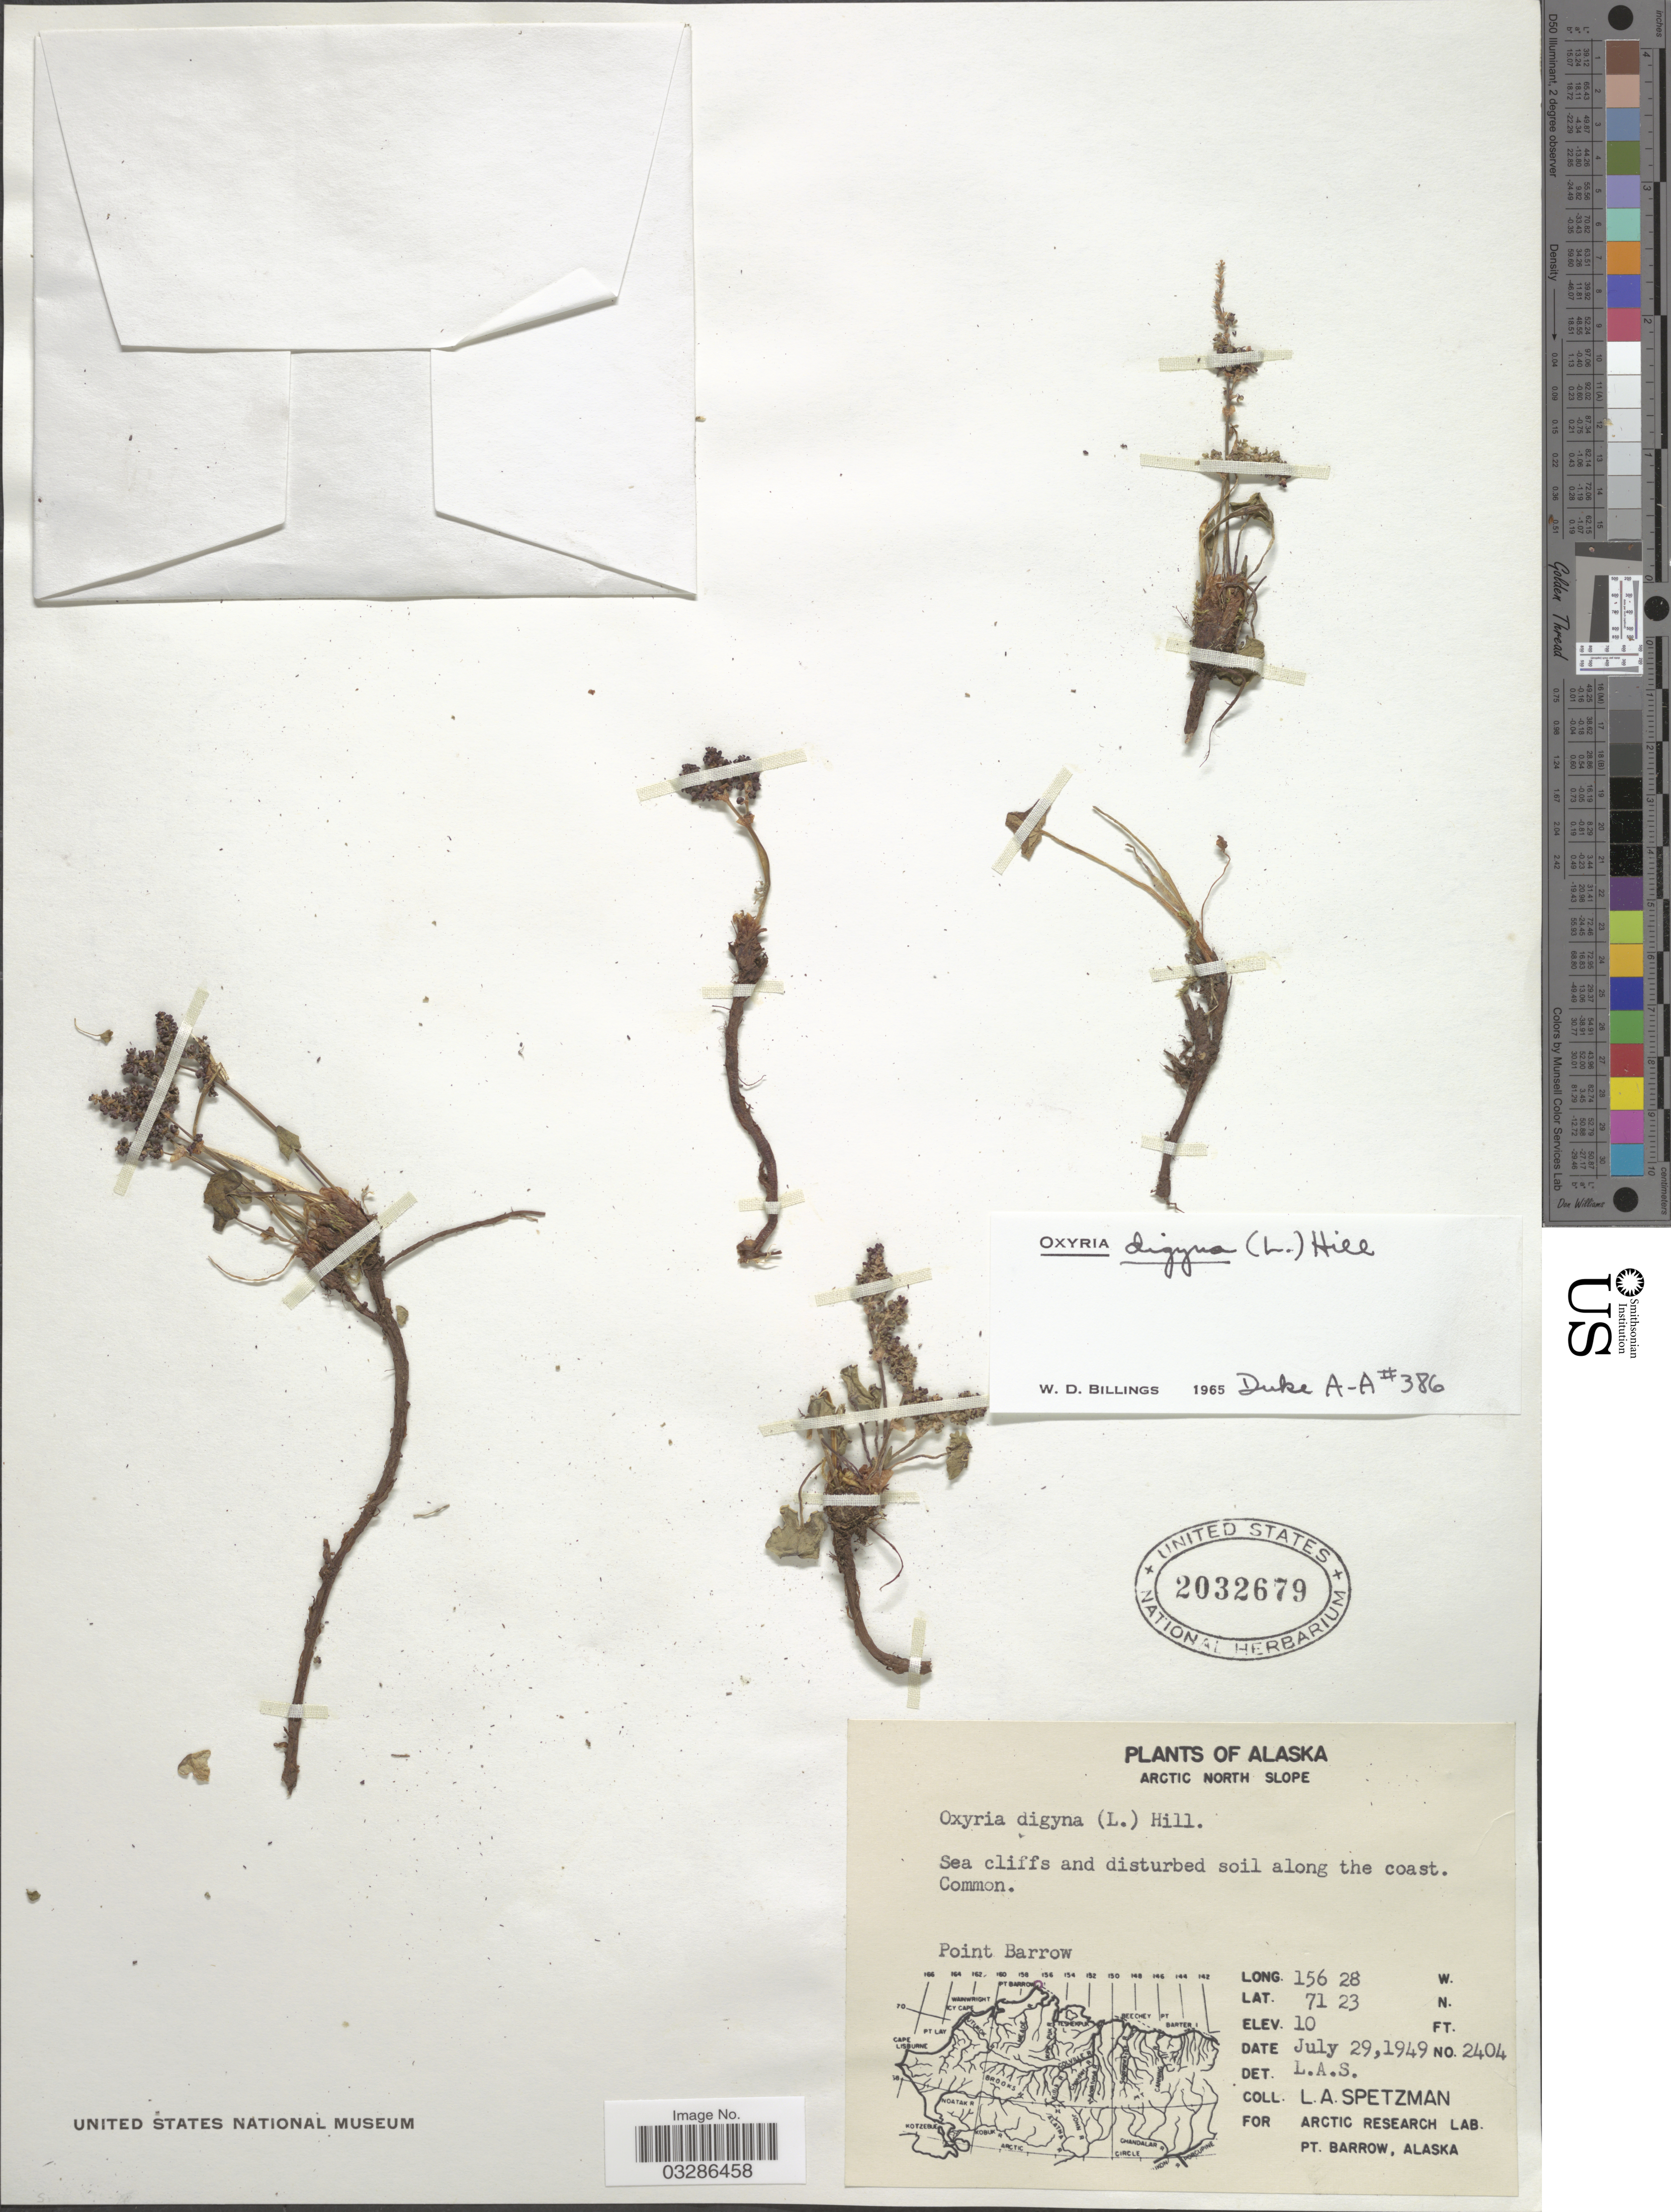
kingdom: Plantae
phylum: Tracheophyta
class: Magnoliopsida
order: Caryophyllales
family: Polygonaceae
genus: Oxyria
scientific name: Oxyria digyna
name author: (L.) Hill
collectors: L. Spetzman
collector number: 2404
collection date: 1949-07-29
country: United States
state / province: Alaska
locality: Arctic North Slope. Point Barrow.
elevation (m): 3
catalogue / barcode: US 2032679